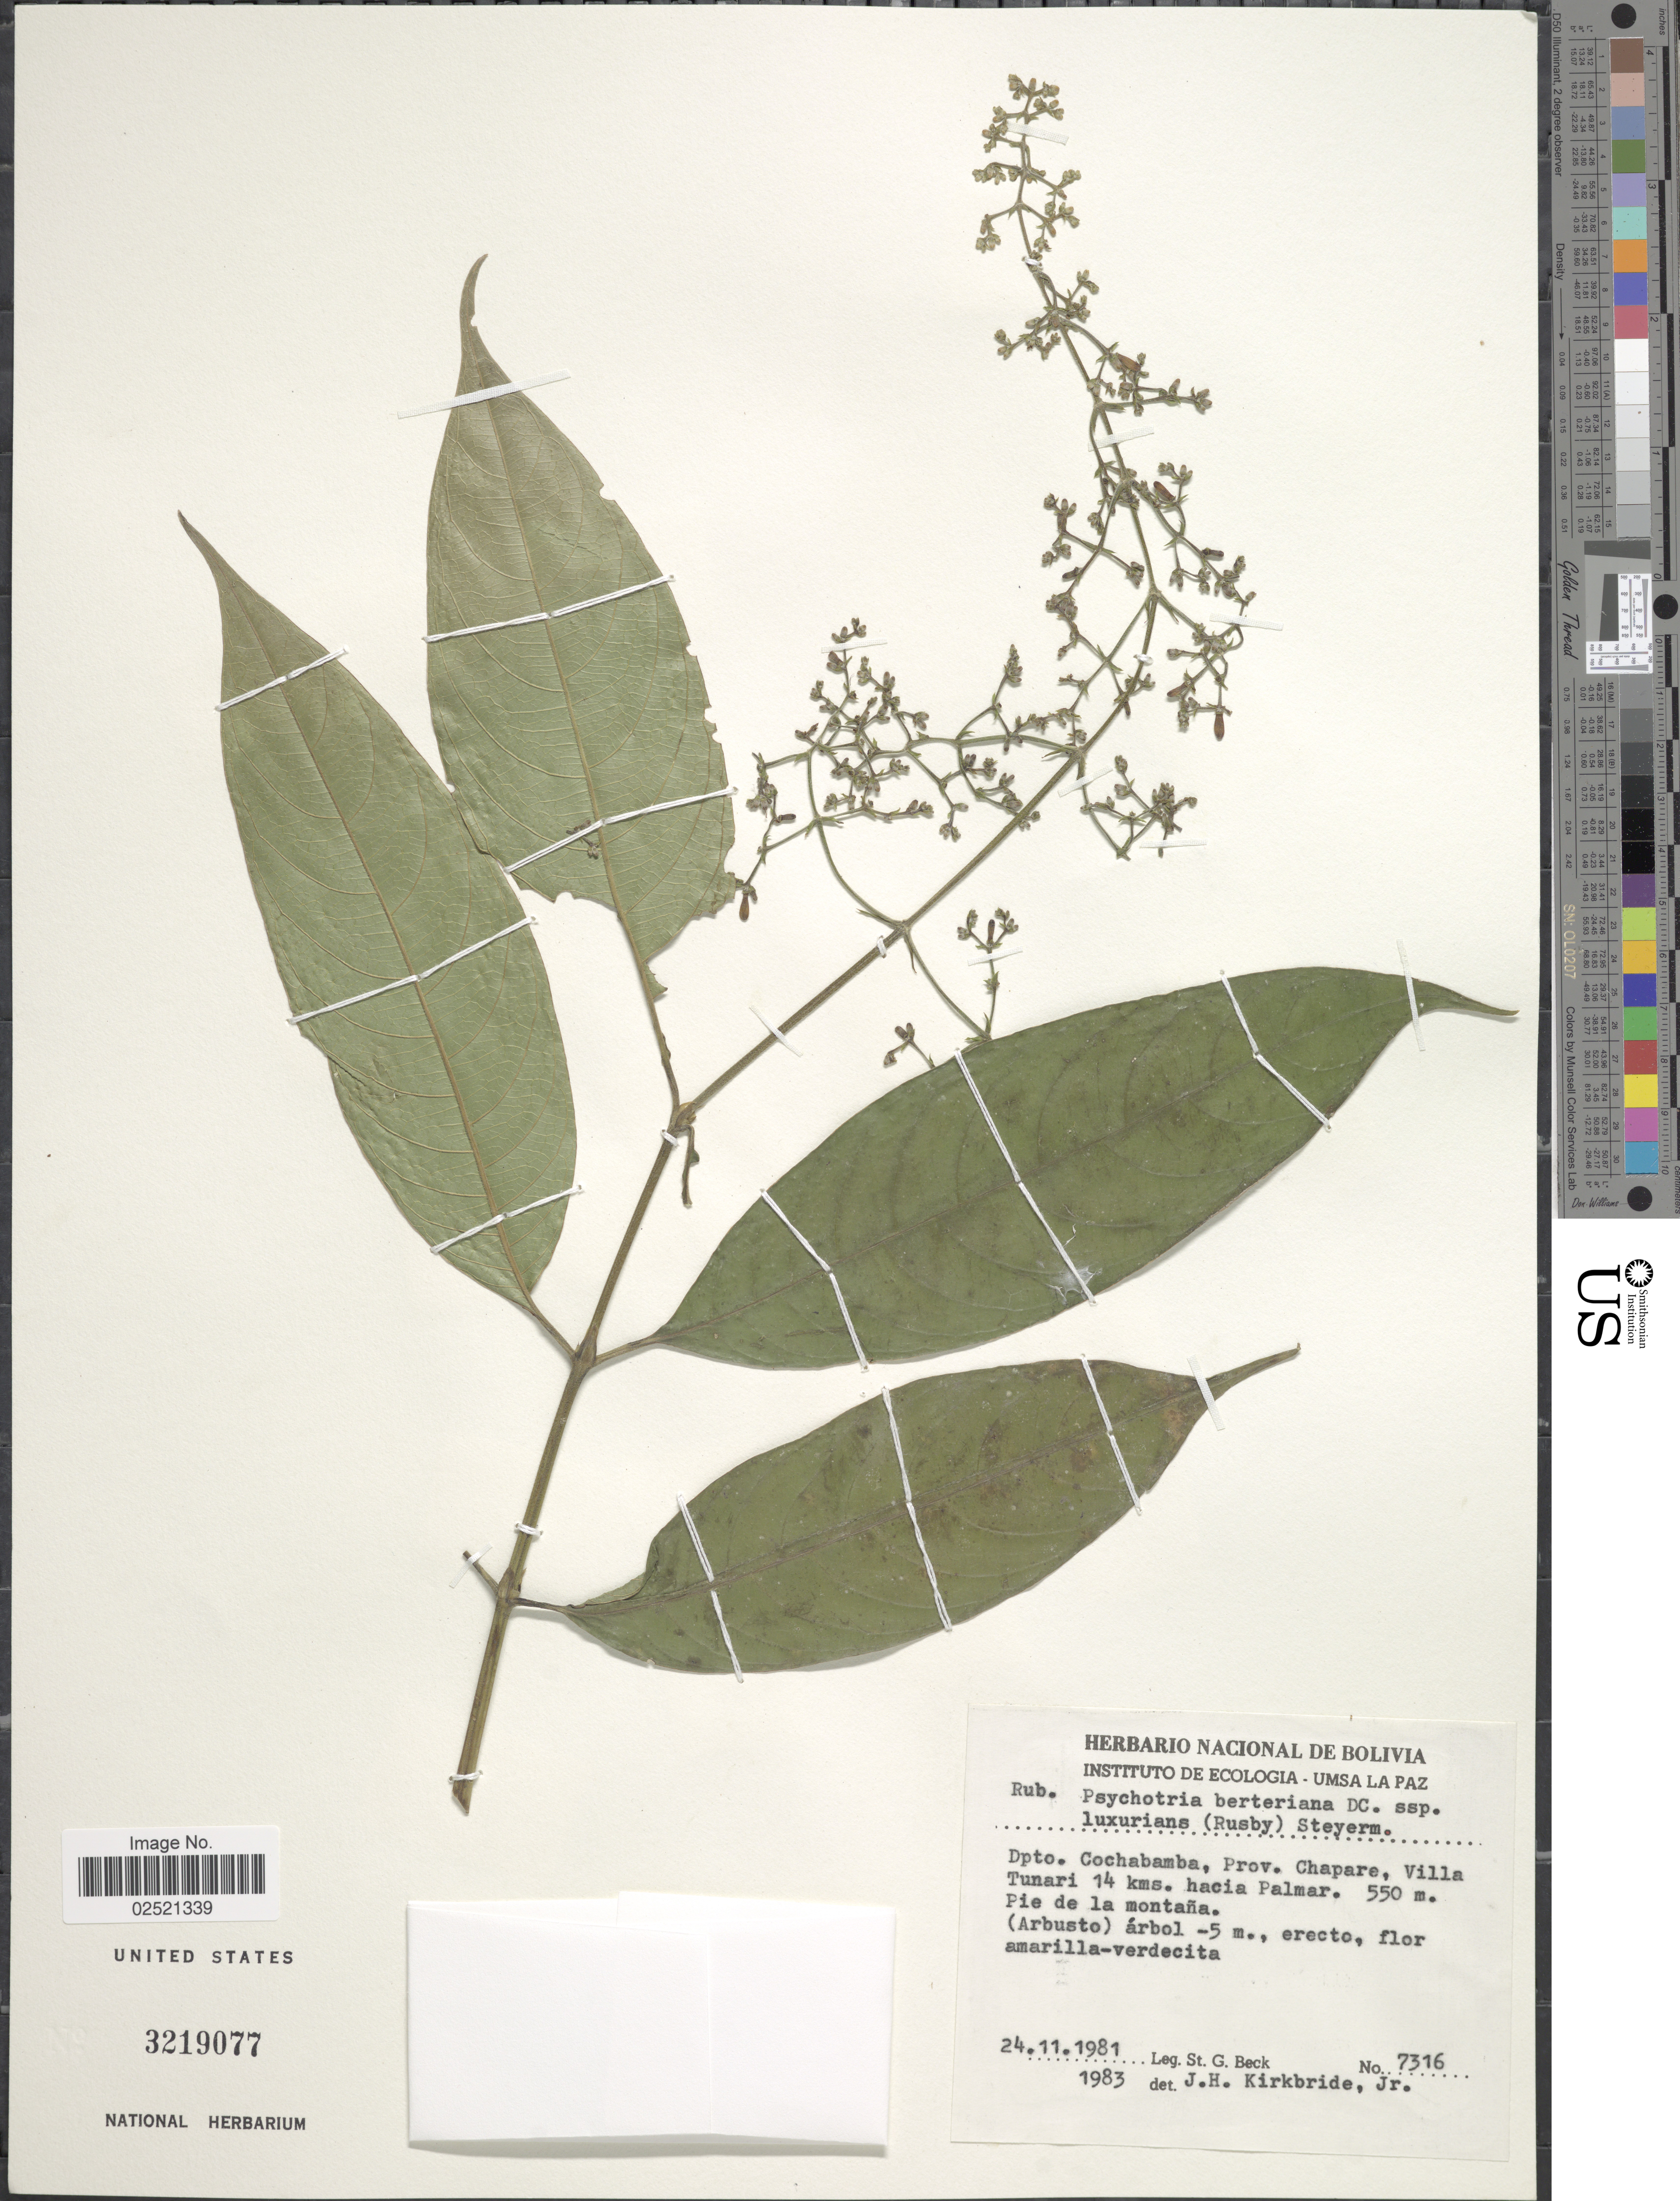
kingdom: Plantae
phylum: Tracheophyta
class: Magnoliopsida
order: Gentianales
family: Rubiaceae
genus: Psychotria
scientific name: Psychotria luxurians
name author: Rusby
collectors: S. G. Beck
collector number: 7316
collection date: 1981-11-24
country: Bolivia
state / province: Cochabamba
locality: Prov. Chapare, Villa Tunari 14 kms. hacia Palmar, Pie de la montana.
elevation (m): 550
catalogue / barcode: US 3219077